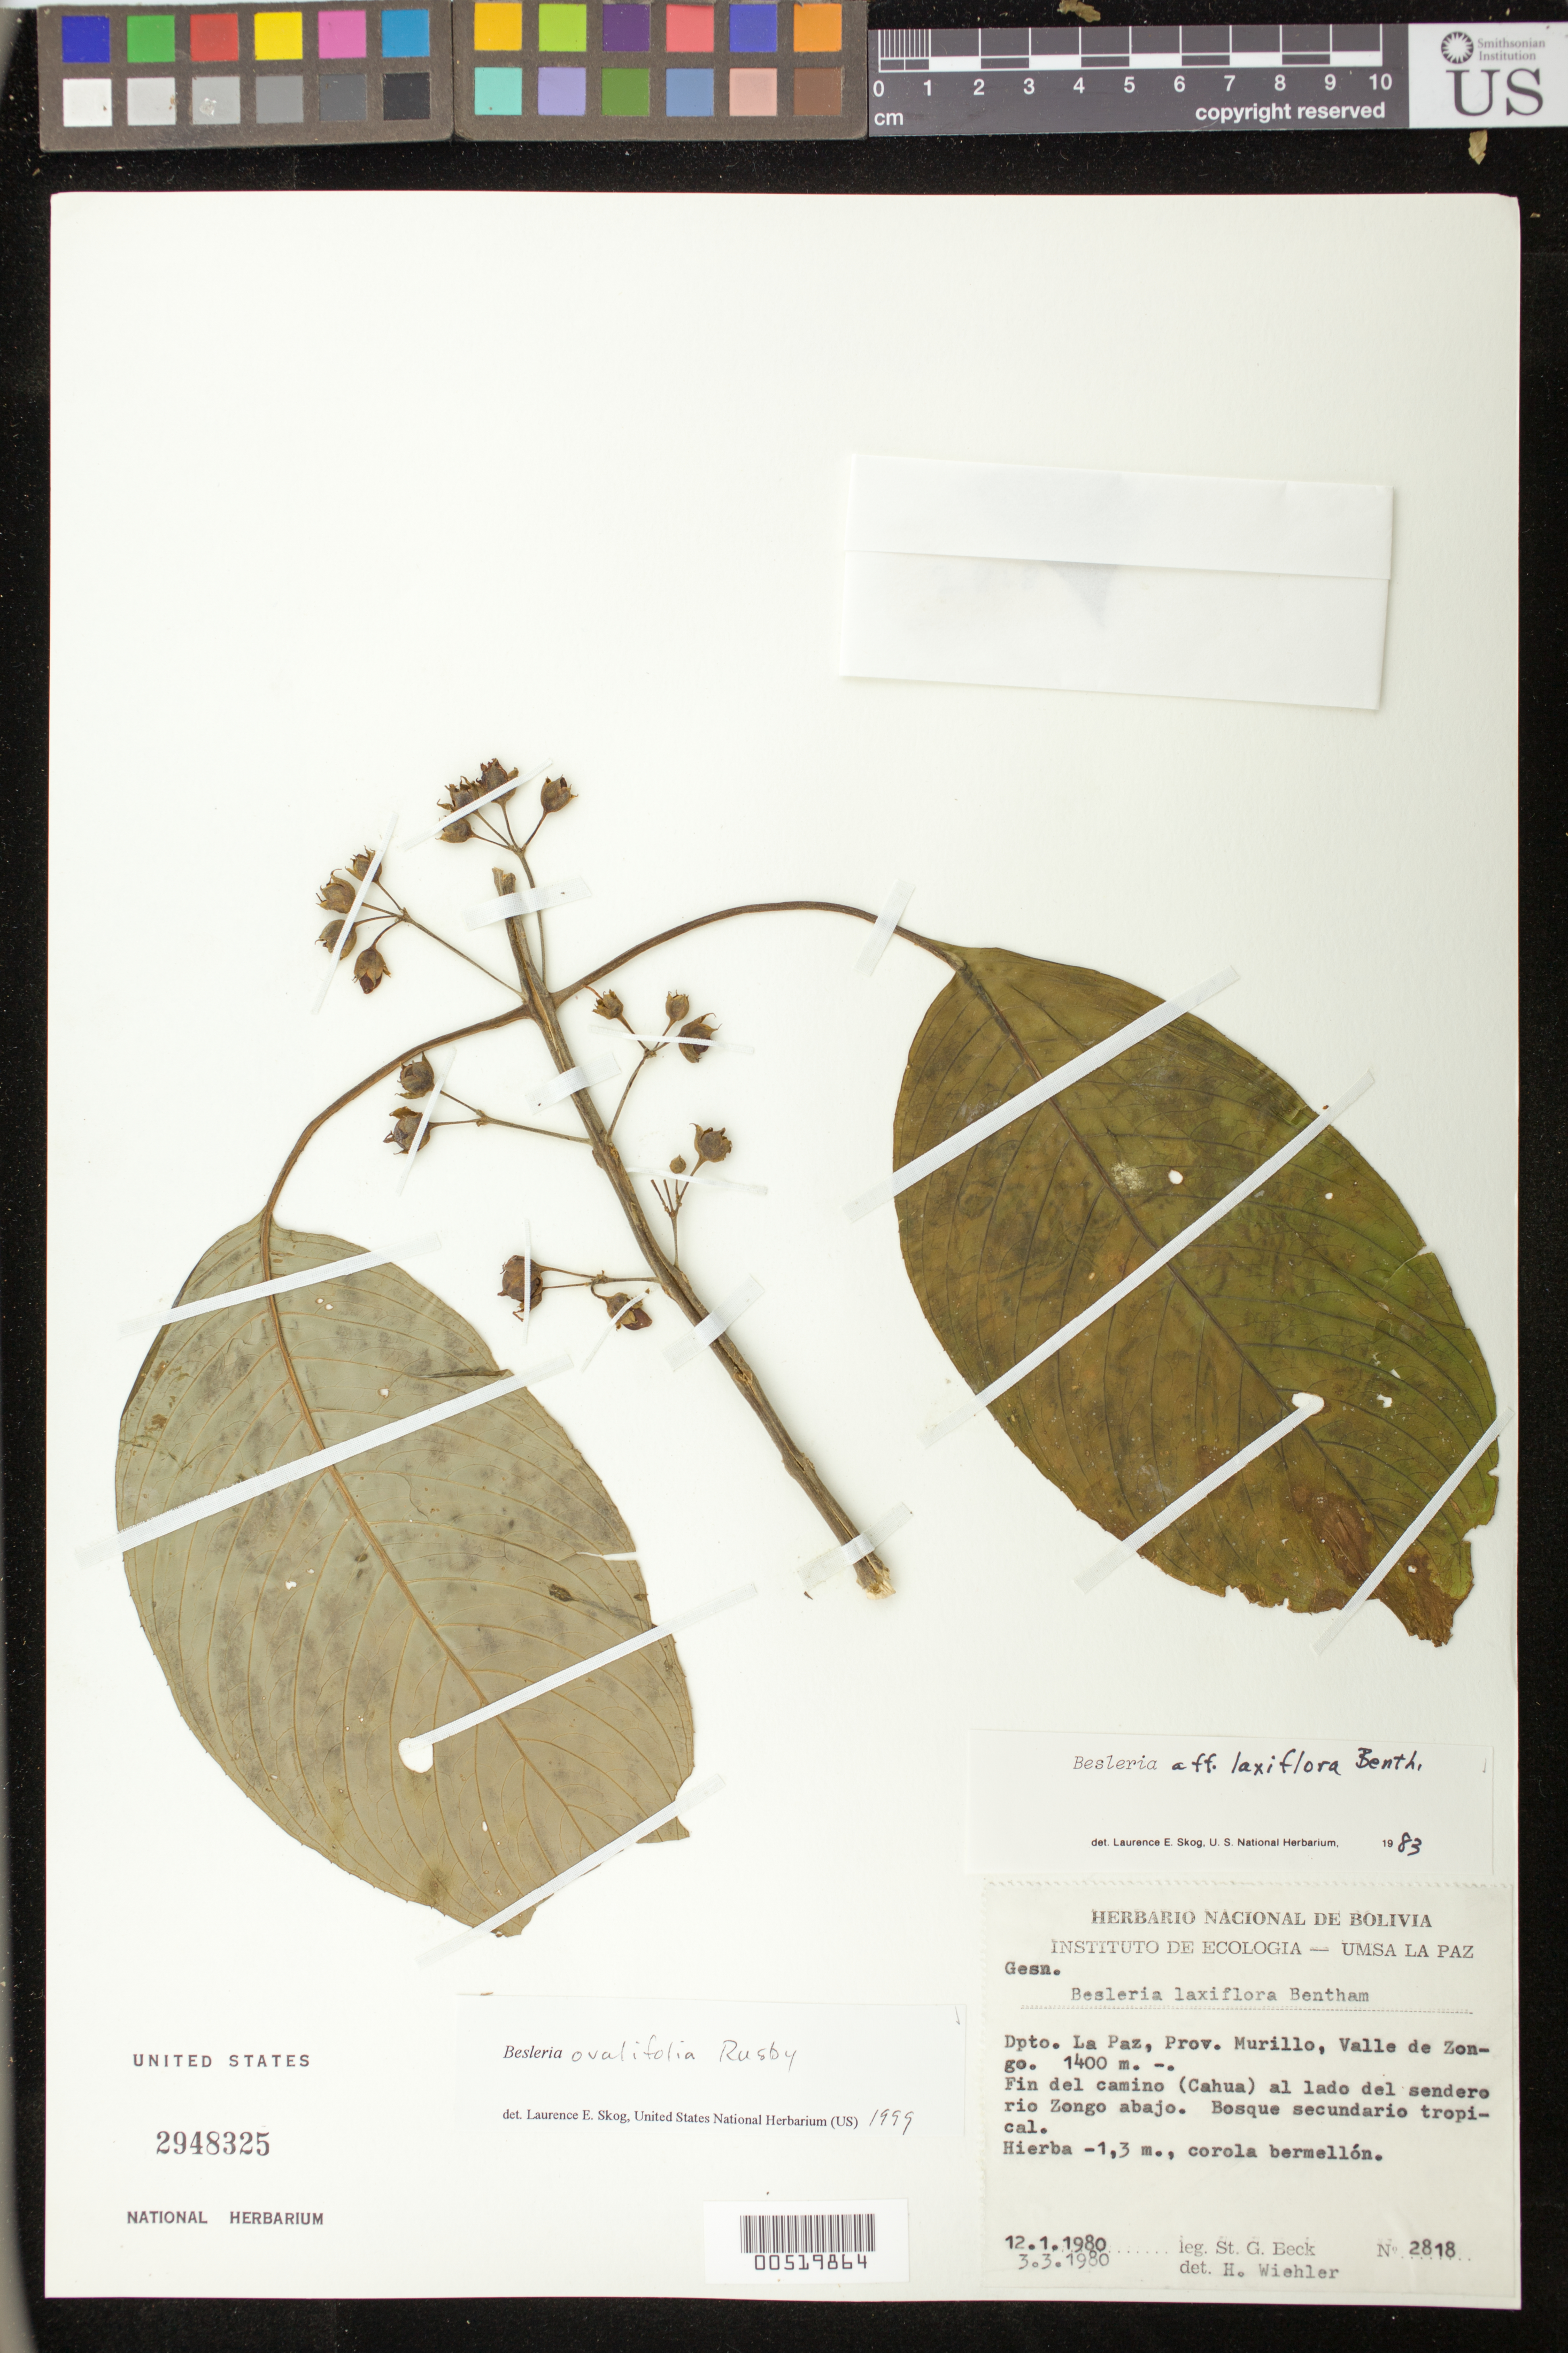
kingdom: Plantae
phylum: Tracheophyta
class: Magnoliopsida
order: Lamiales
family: Gesneriaceae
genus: Besleria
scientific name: Besleria ovalifolia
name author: Rusby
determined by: Skog, Laurence E.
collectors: S. G. Beck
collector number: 2818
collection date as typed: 12 Jan 1980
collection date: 1980-01-12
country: Bolivia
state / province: La Paz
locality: Prov. Murillo, Valle de Zongo, fin del camino (Cahua) al lado del sendero rio Zongo abajo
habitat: Bosque secundario tropical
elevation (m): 1400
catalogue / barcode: US 2948325